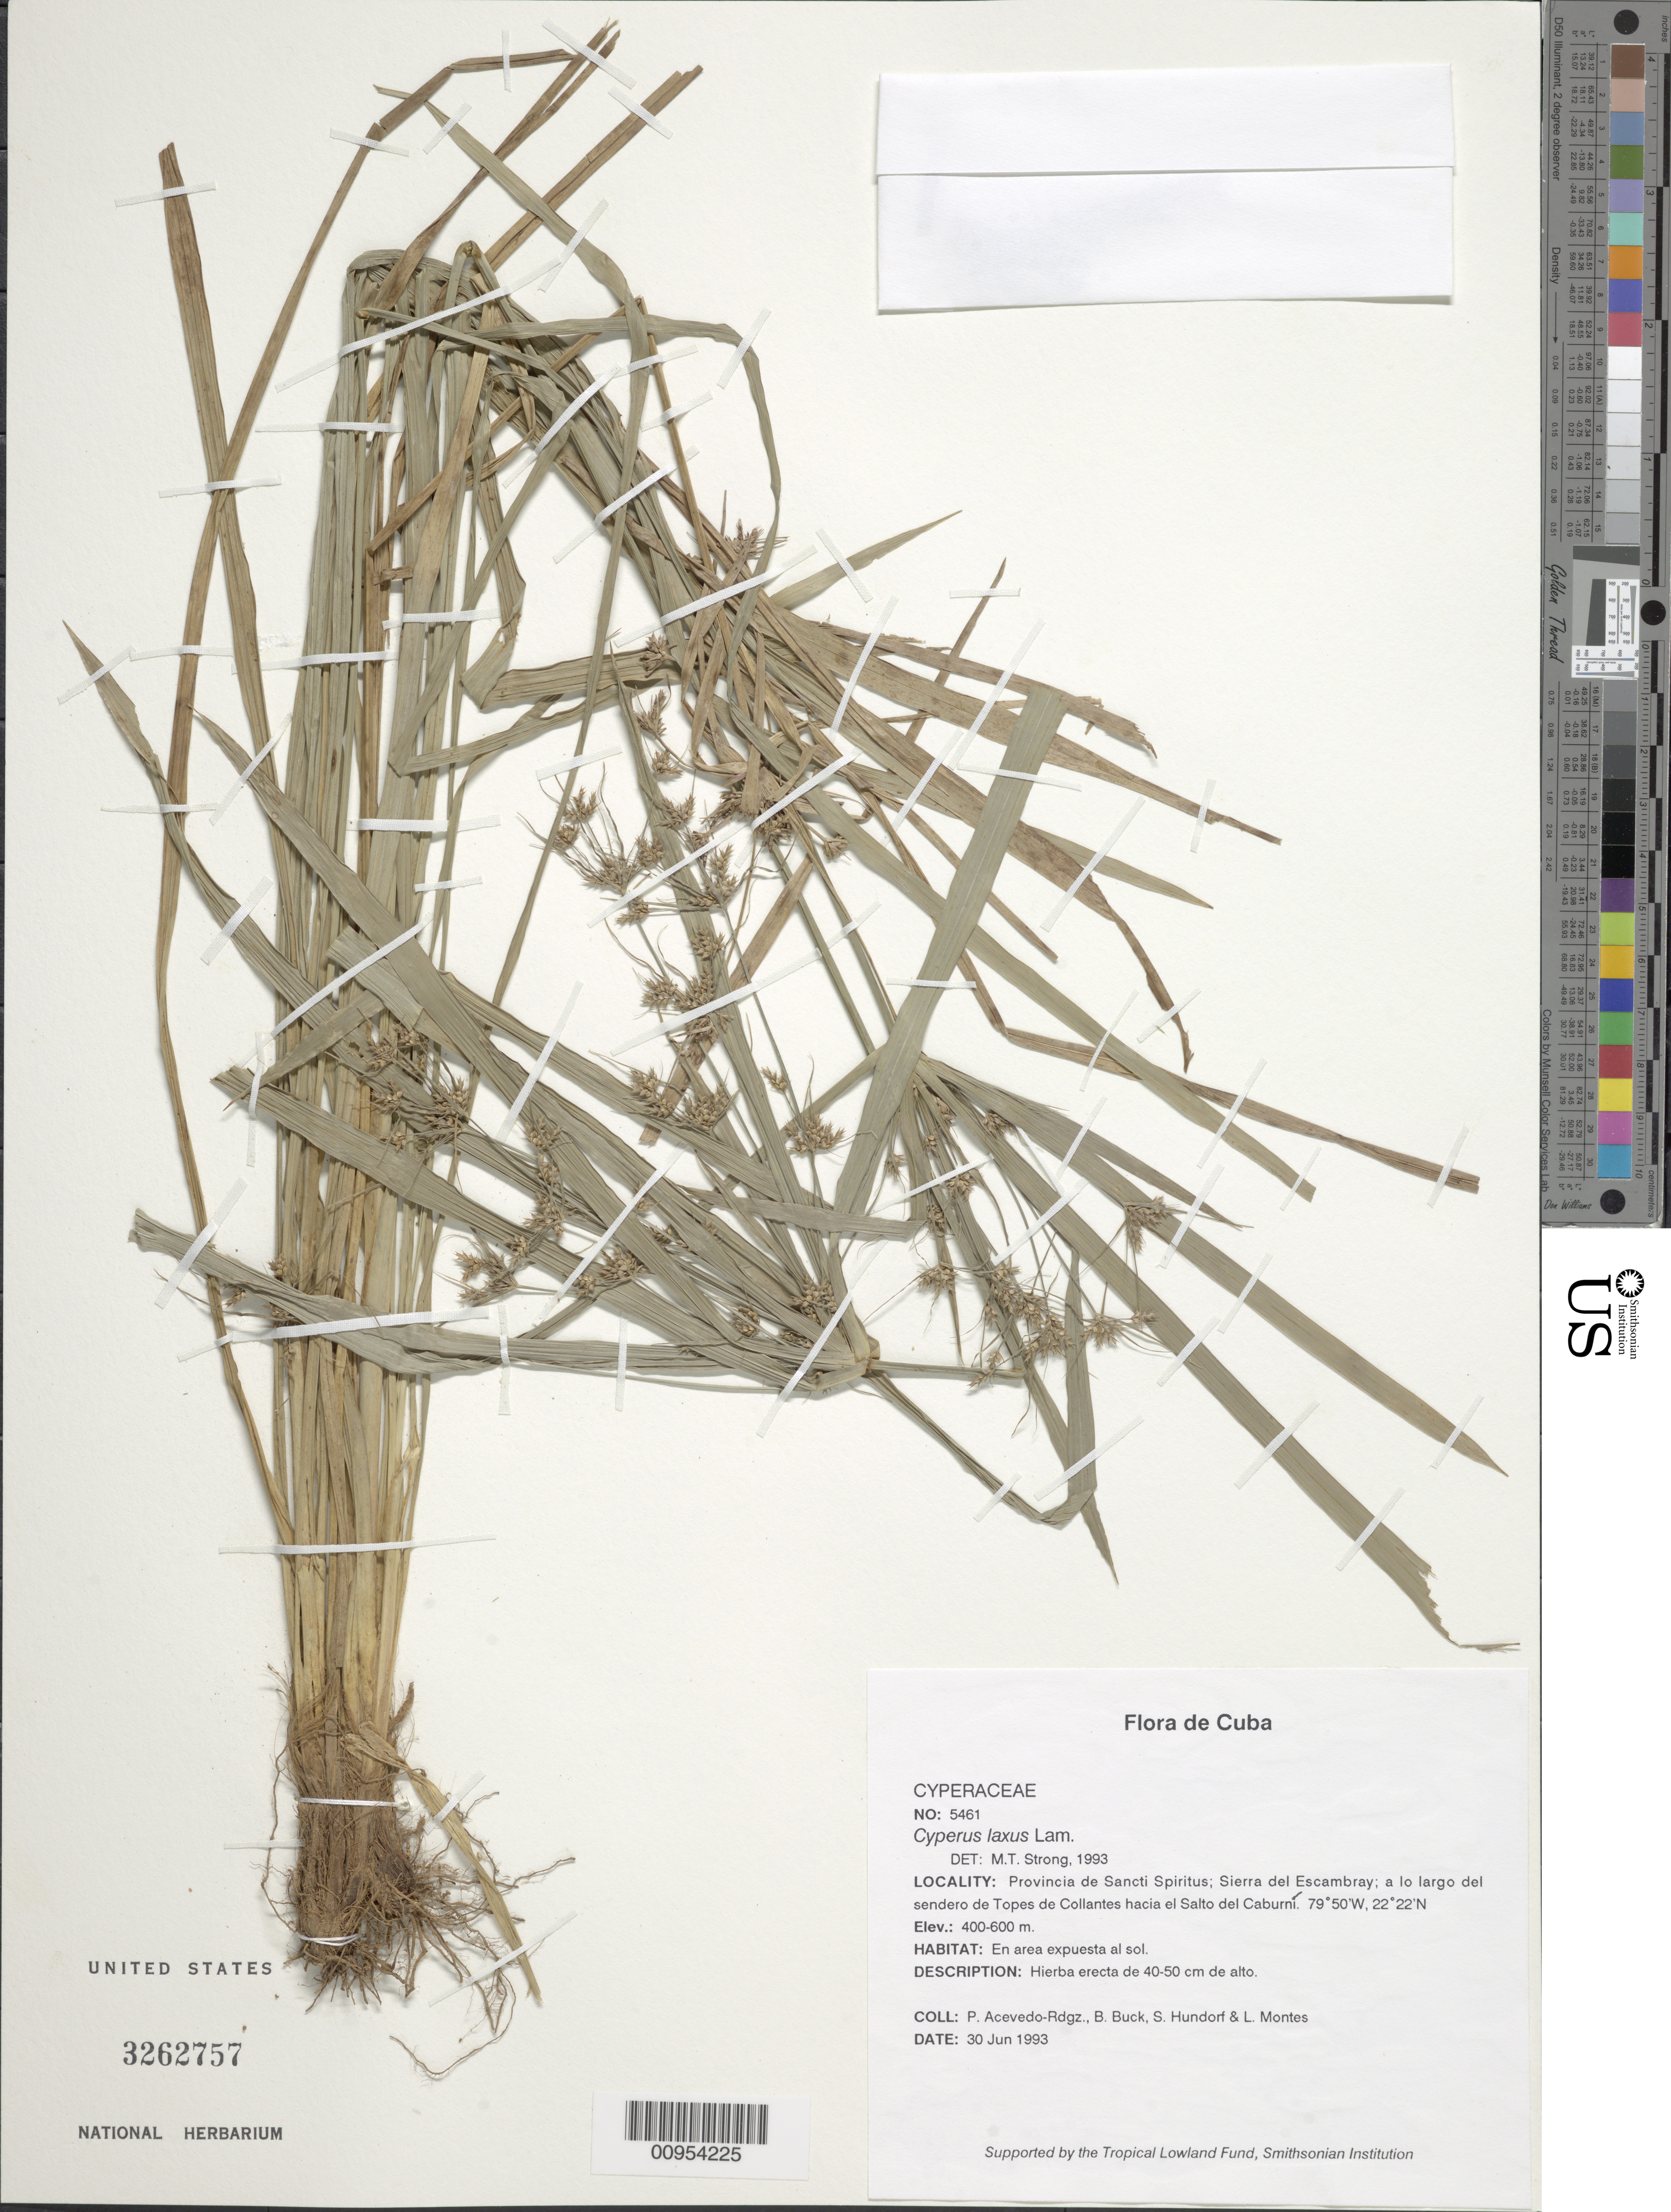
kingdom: Plantae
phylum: Tracheophyta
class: Liliopsida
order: Poales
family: Cyperaceae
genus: Cyperus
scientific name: Cyperus laxus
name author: Lam.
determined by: Strong, M. T., (US), Smithsonian Institution - National Museum of Natural History (UNITED STATES)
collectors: P. Acevedo-Rodr., B. Buck, S. Hundorf & L. Montes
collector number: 5461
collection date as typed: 30 Jun 1993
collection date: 1993-06-30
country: Cuba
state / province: Sancti Spiritus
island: Cuba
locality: Sierra del Escambray, a lo largo del sendero de Topes de Collantes hacia el Salto de Caburní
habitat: En area expuesta al sol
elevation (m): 400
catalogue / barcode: US 3262757